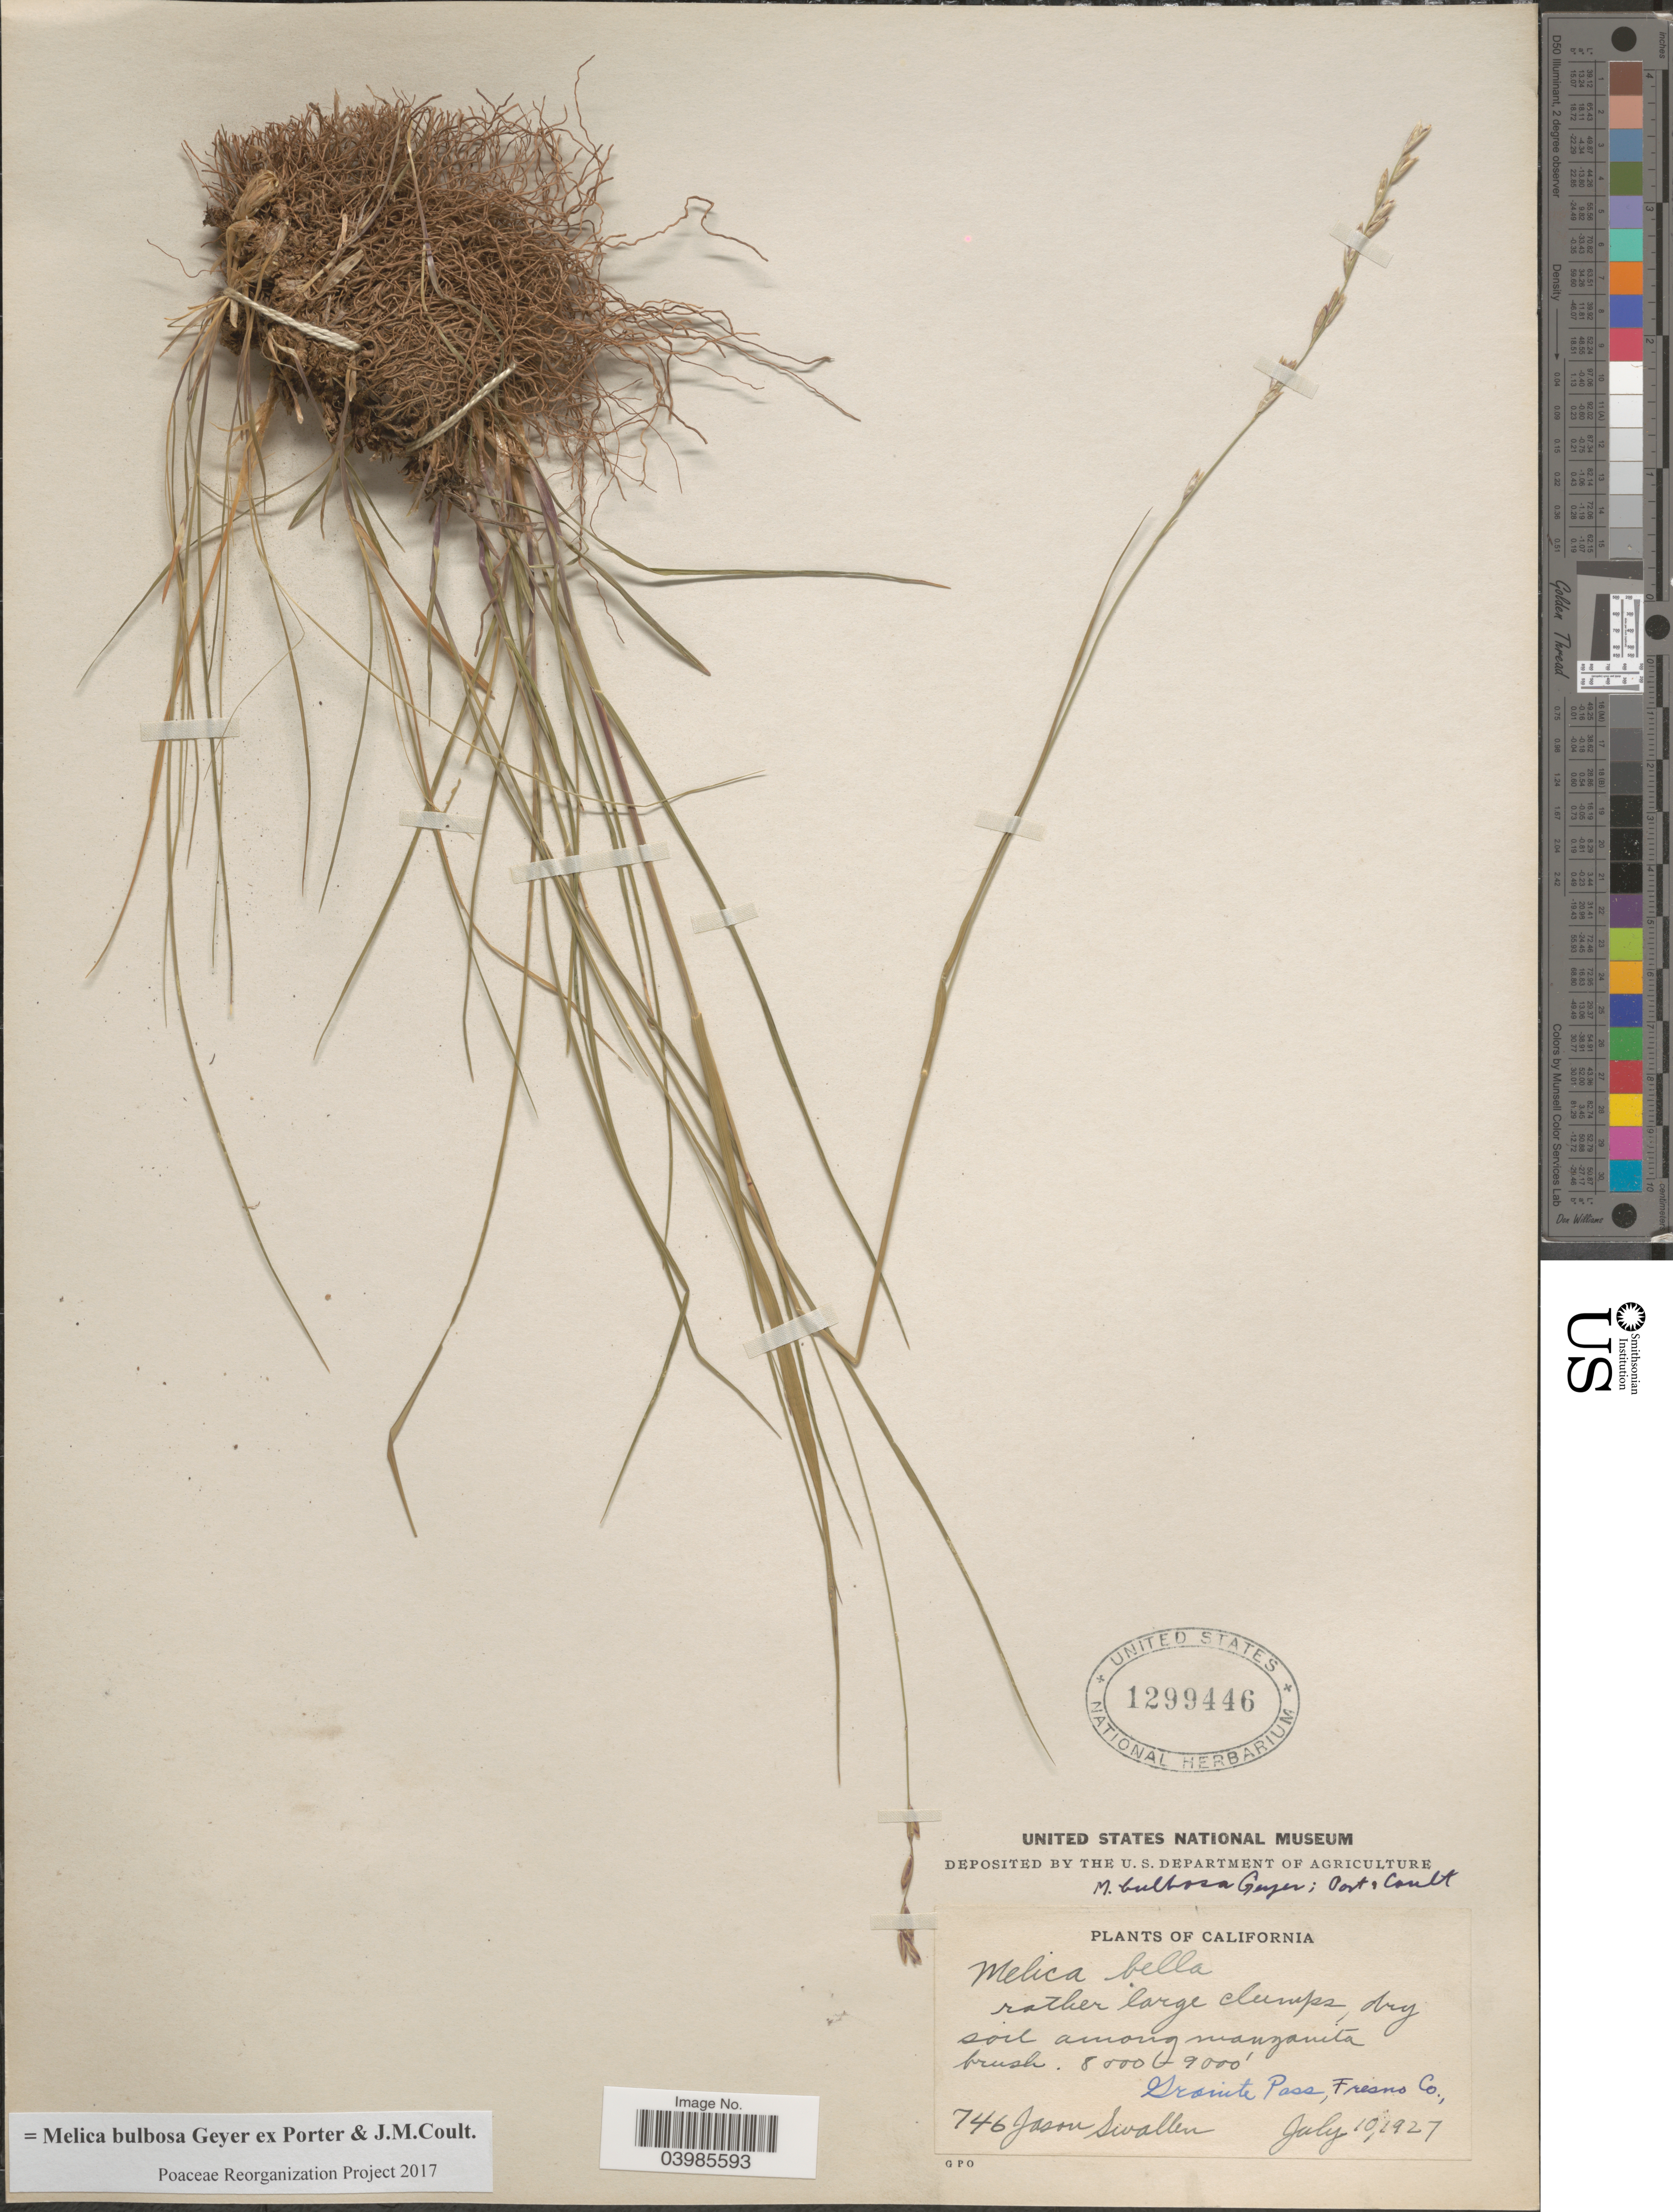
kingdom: Plantae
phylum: Tracheophyta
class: Liliopsida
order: Poales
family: Poaceae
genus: Melica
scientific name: Melica bulbosa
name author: Geyer ex Porter & J.M. Coult.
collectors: J. R. Swallen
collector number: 746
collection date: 1927-07-10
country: United States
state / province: California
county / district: Fresno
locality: Granite Pass, Fresno Co.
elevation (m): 2438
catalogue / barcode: US 1299446